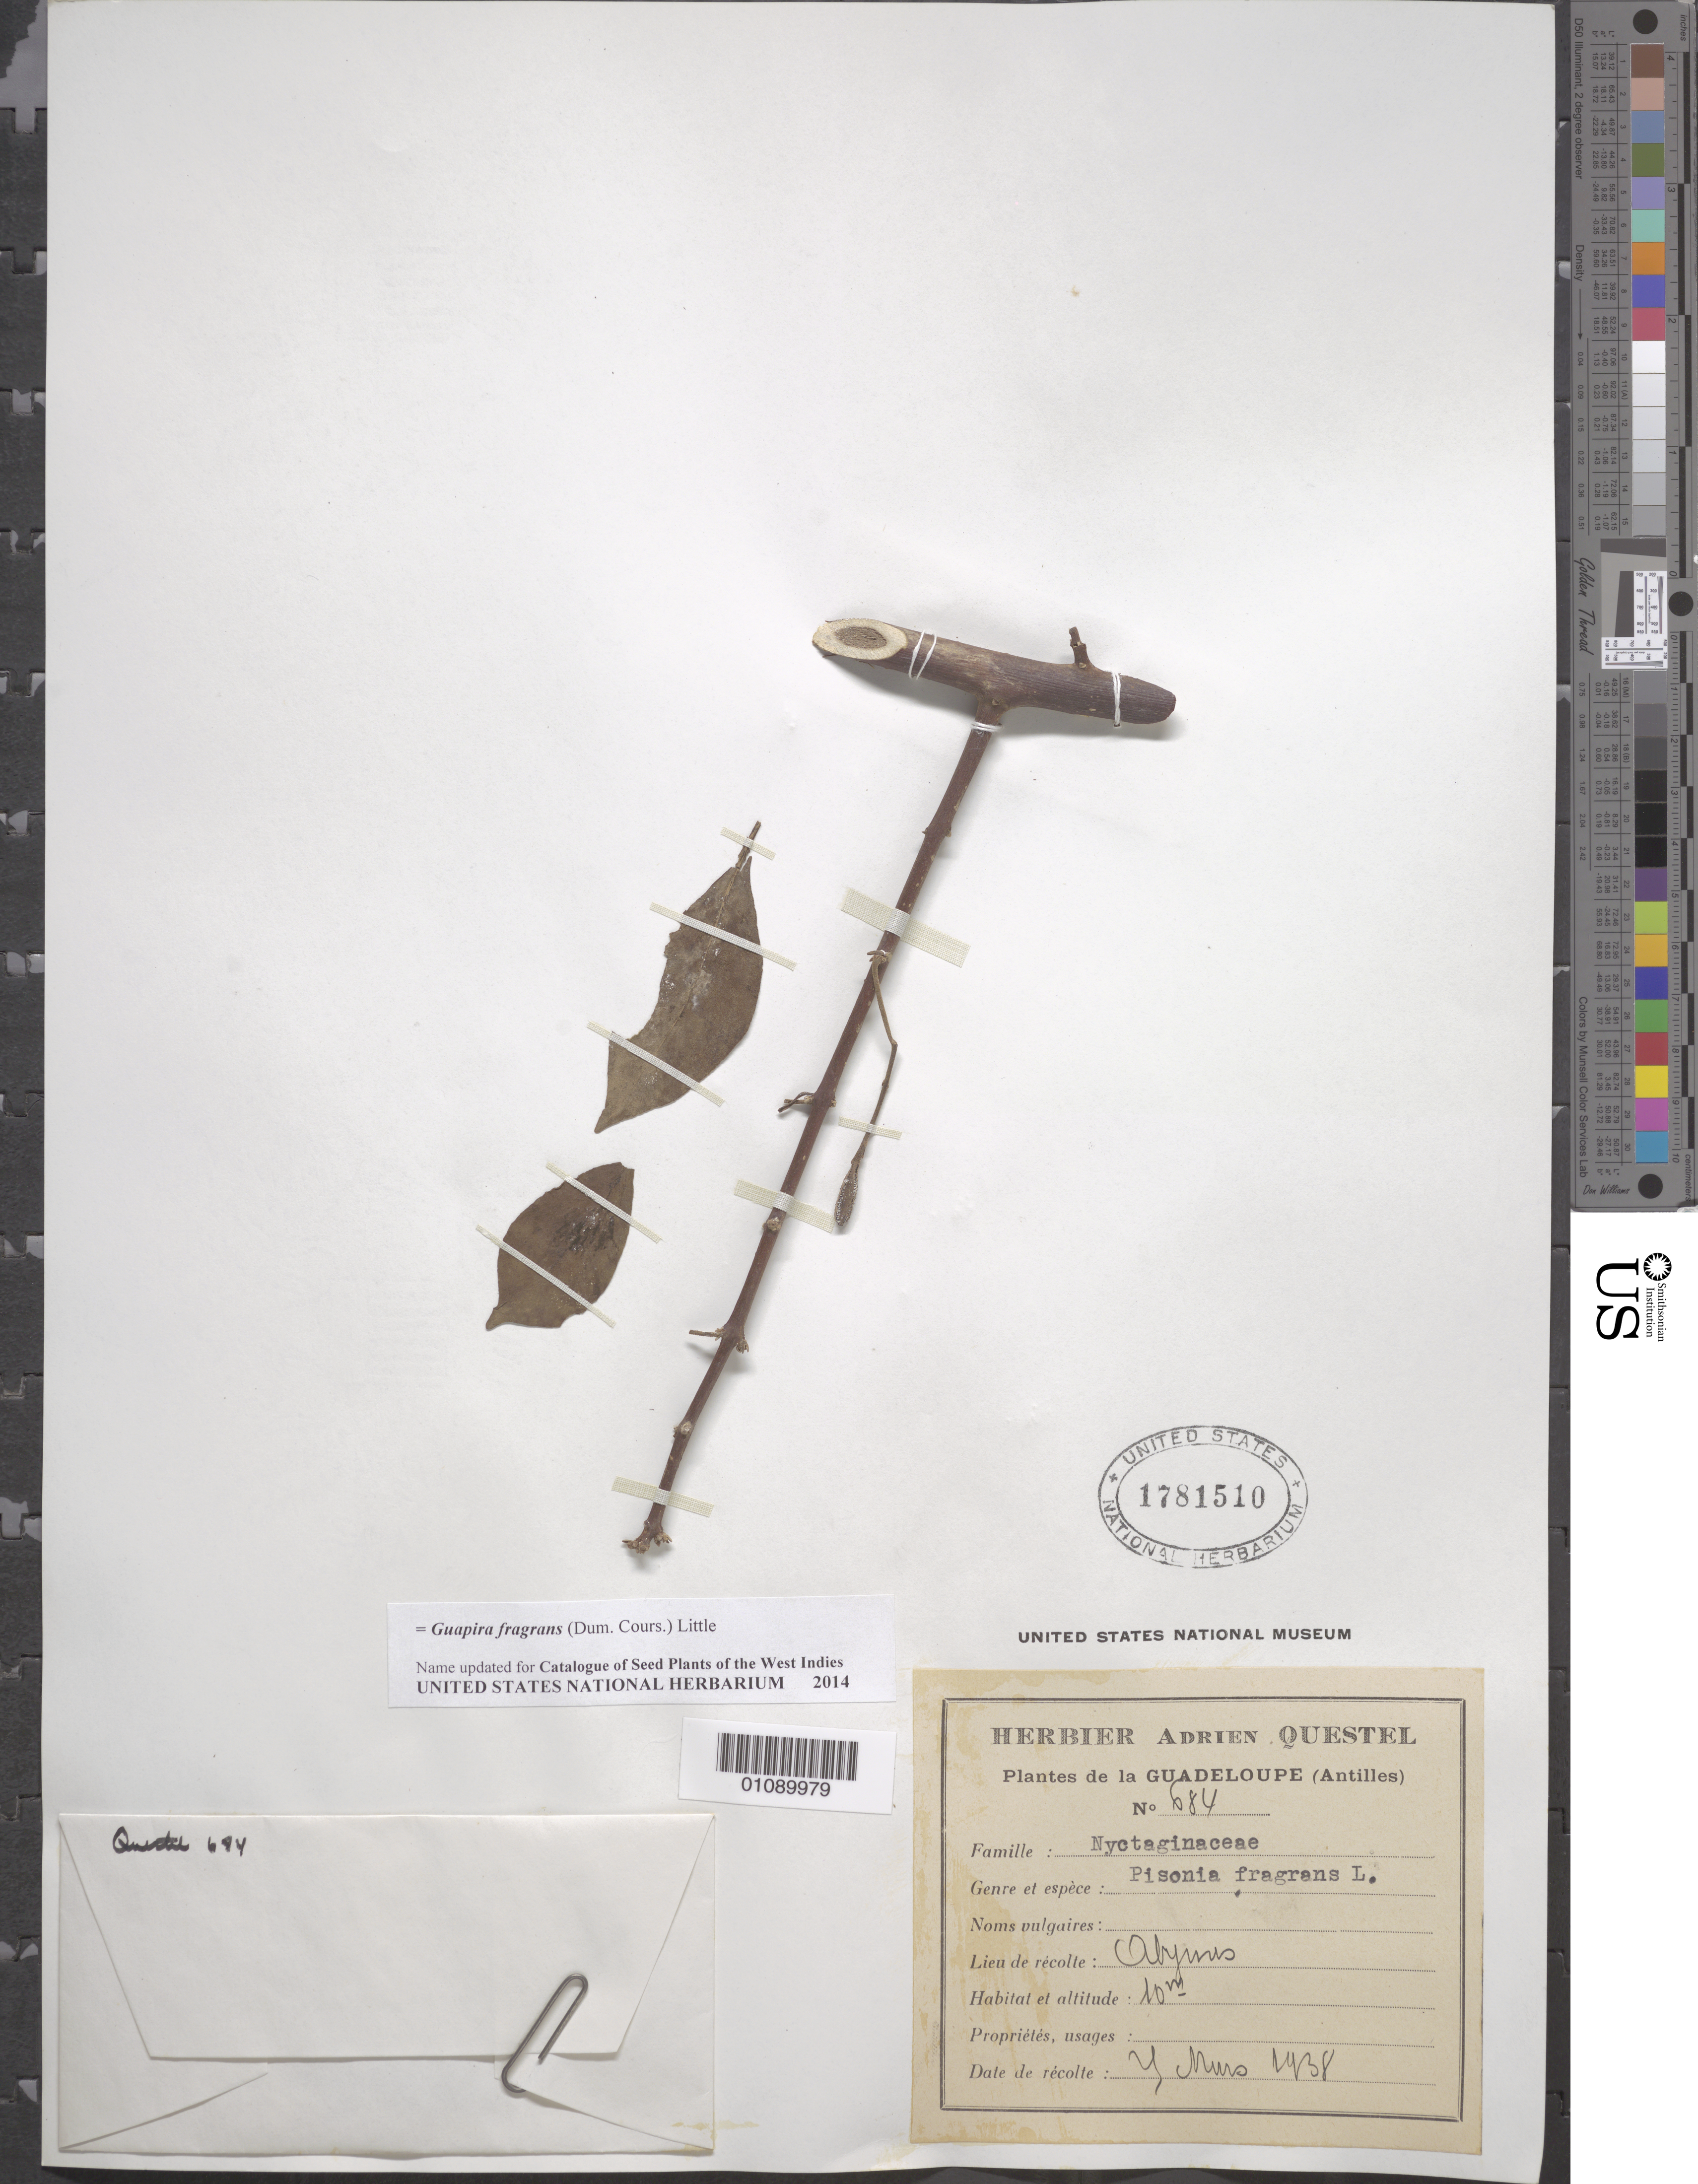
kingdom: Plantae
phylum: Tracheophyta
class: Magnoliopsida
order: Caryophyllales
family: Nyctaginaceae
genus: Guapira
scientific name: Guapira fragrans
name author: (Dum. Cours.) Little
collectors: A. Questel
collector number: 684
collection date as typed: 25 Mar 1938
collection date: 1938-03-25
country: Guadeloupe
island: Grande Terre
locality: Abymes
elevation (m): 10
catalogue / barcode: US 1781510